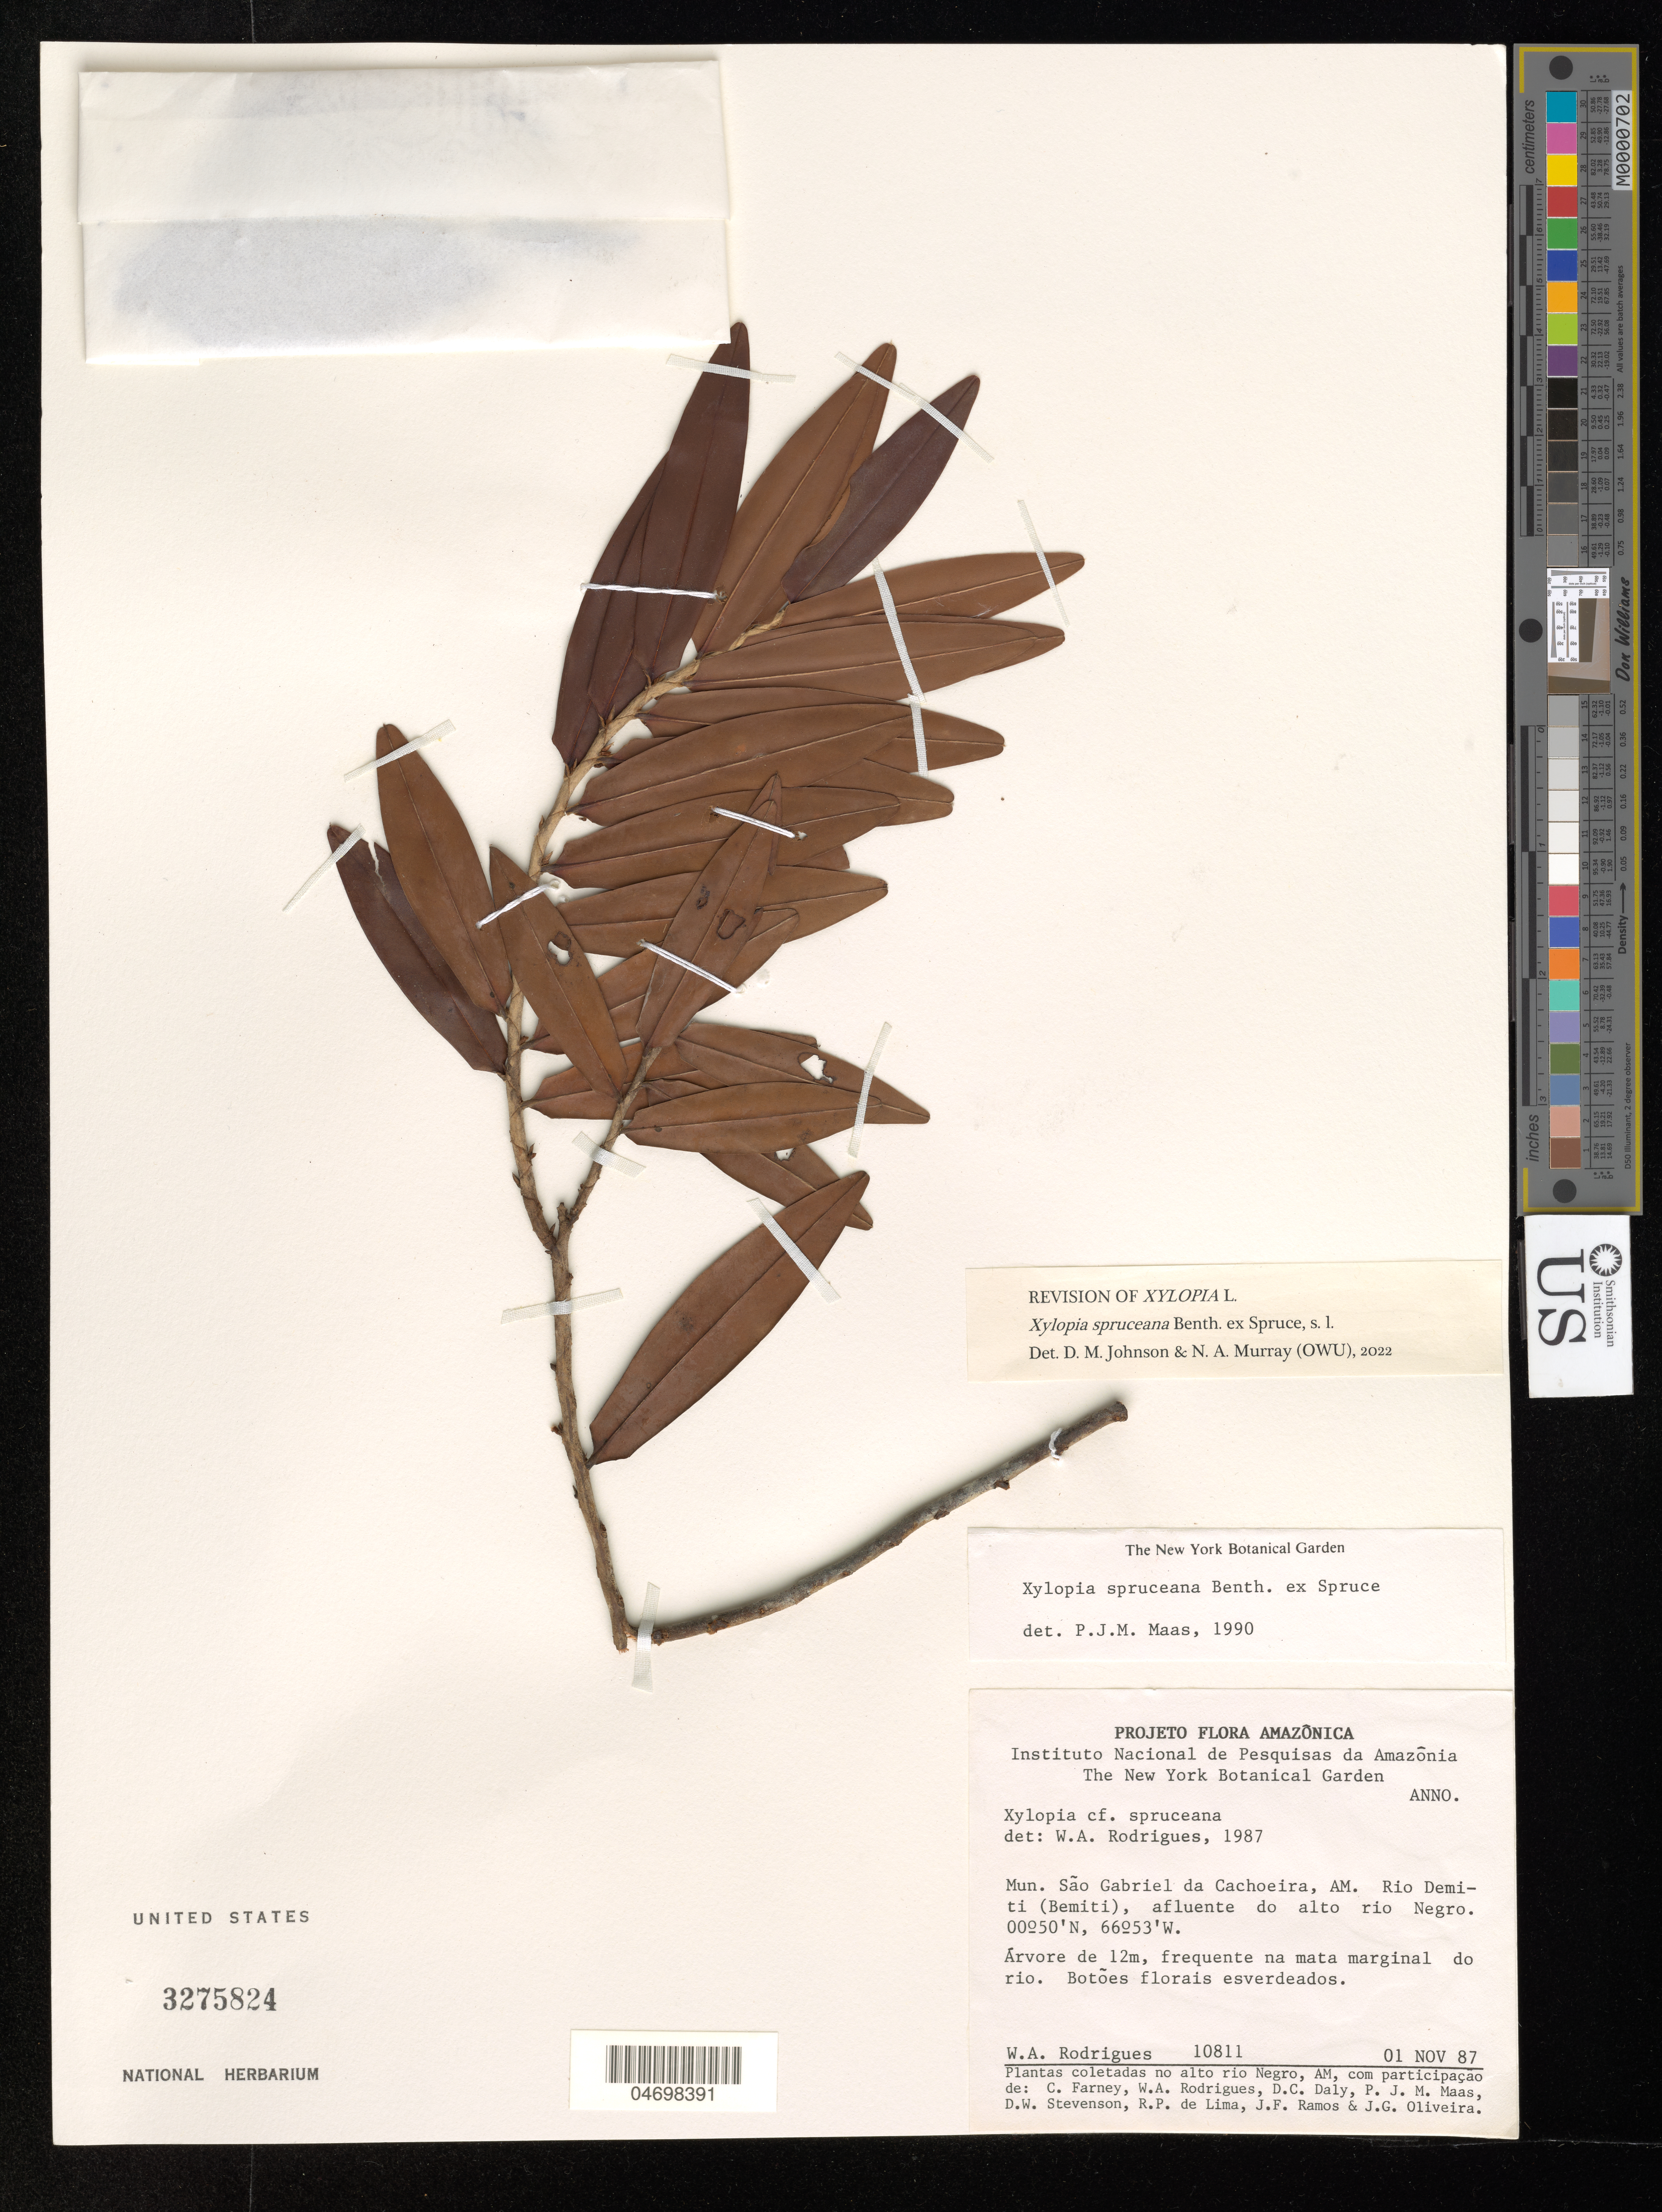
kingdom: Plantae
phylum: Tracheophyta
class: Magnoliopsida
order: Magnoliales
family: Annonaceae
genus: Xylopia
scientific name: Xylopia spruceana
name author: Benth. ex Spruce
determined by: Johnson, D. M.; Murray, N. A.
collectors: W. A. Rodrigues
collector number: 10811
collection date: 1987-11-01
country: Brazil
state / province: Amazonas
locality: Mun São Gabriel da Cachoeira, AM. Rio Demiti (Bemiti), afluente do alto rio Negro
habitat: Mata mraginal do rio.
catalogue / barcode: US 3275824